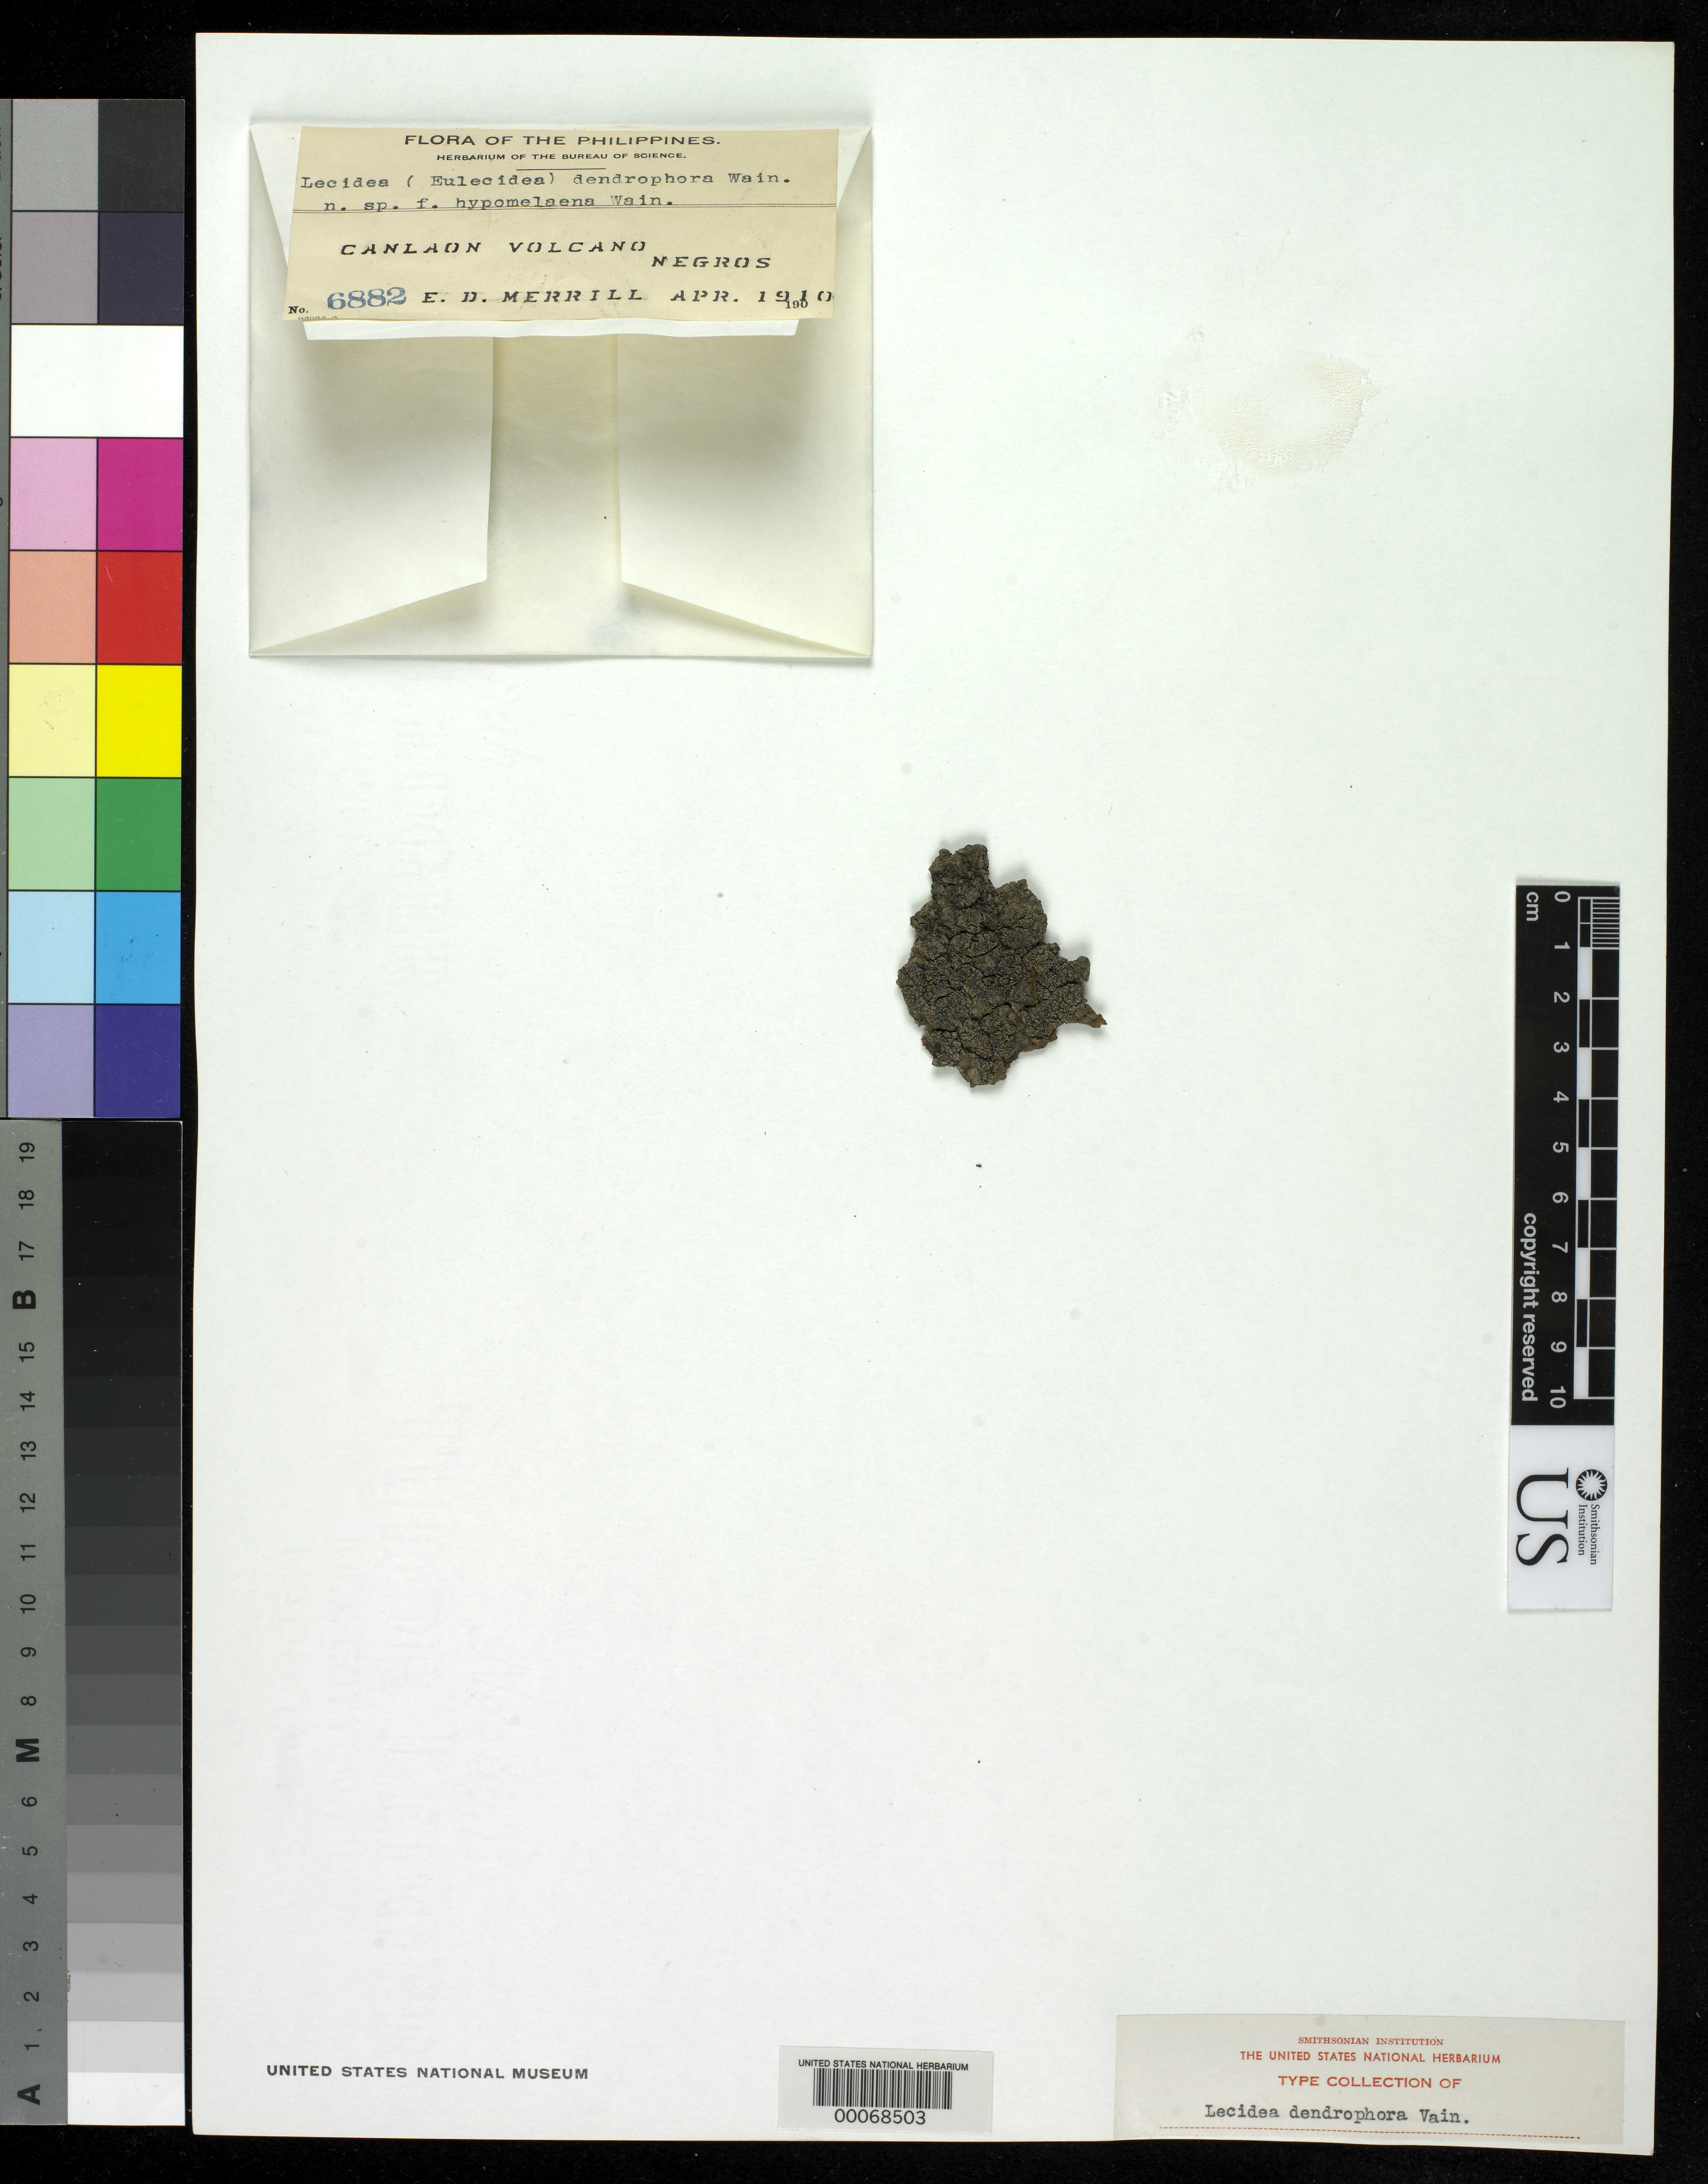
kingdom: Fungi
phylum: Ascomycota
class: Lecanoromycetes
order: Lecideales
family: Lecideaceae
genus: Lecidea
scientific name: Lecidea dendrophora f. hypomelaena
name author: Vain.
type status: Isotype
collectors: E. D. Merrill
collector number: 6882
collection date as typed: Apr 1910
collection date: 1910-04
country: Philippines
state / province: Central Visayas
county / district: Negros Oriental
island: Negros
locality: Canlaon Volcano.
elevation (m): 1951